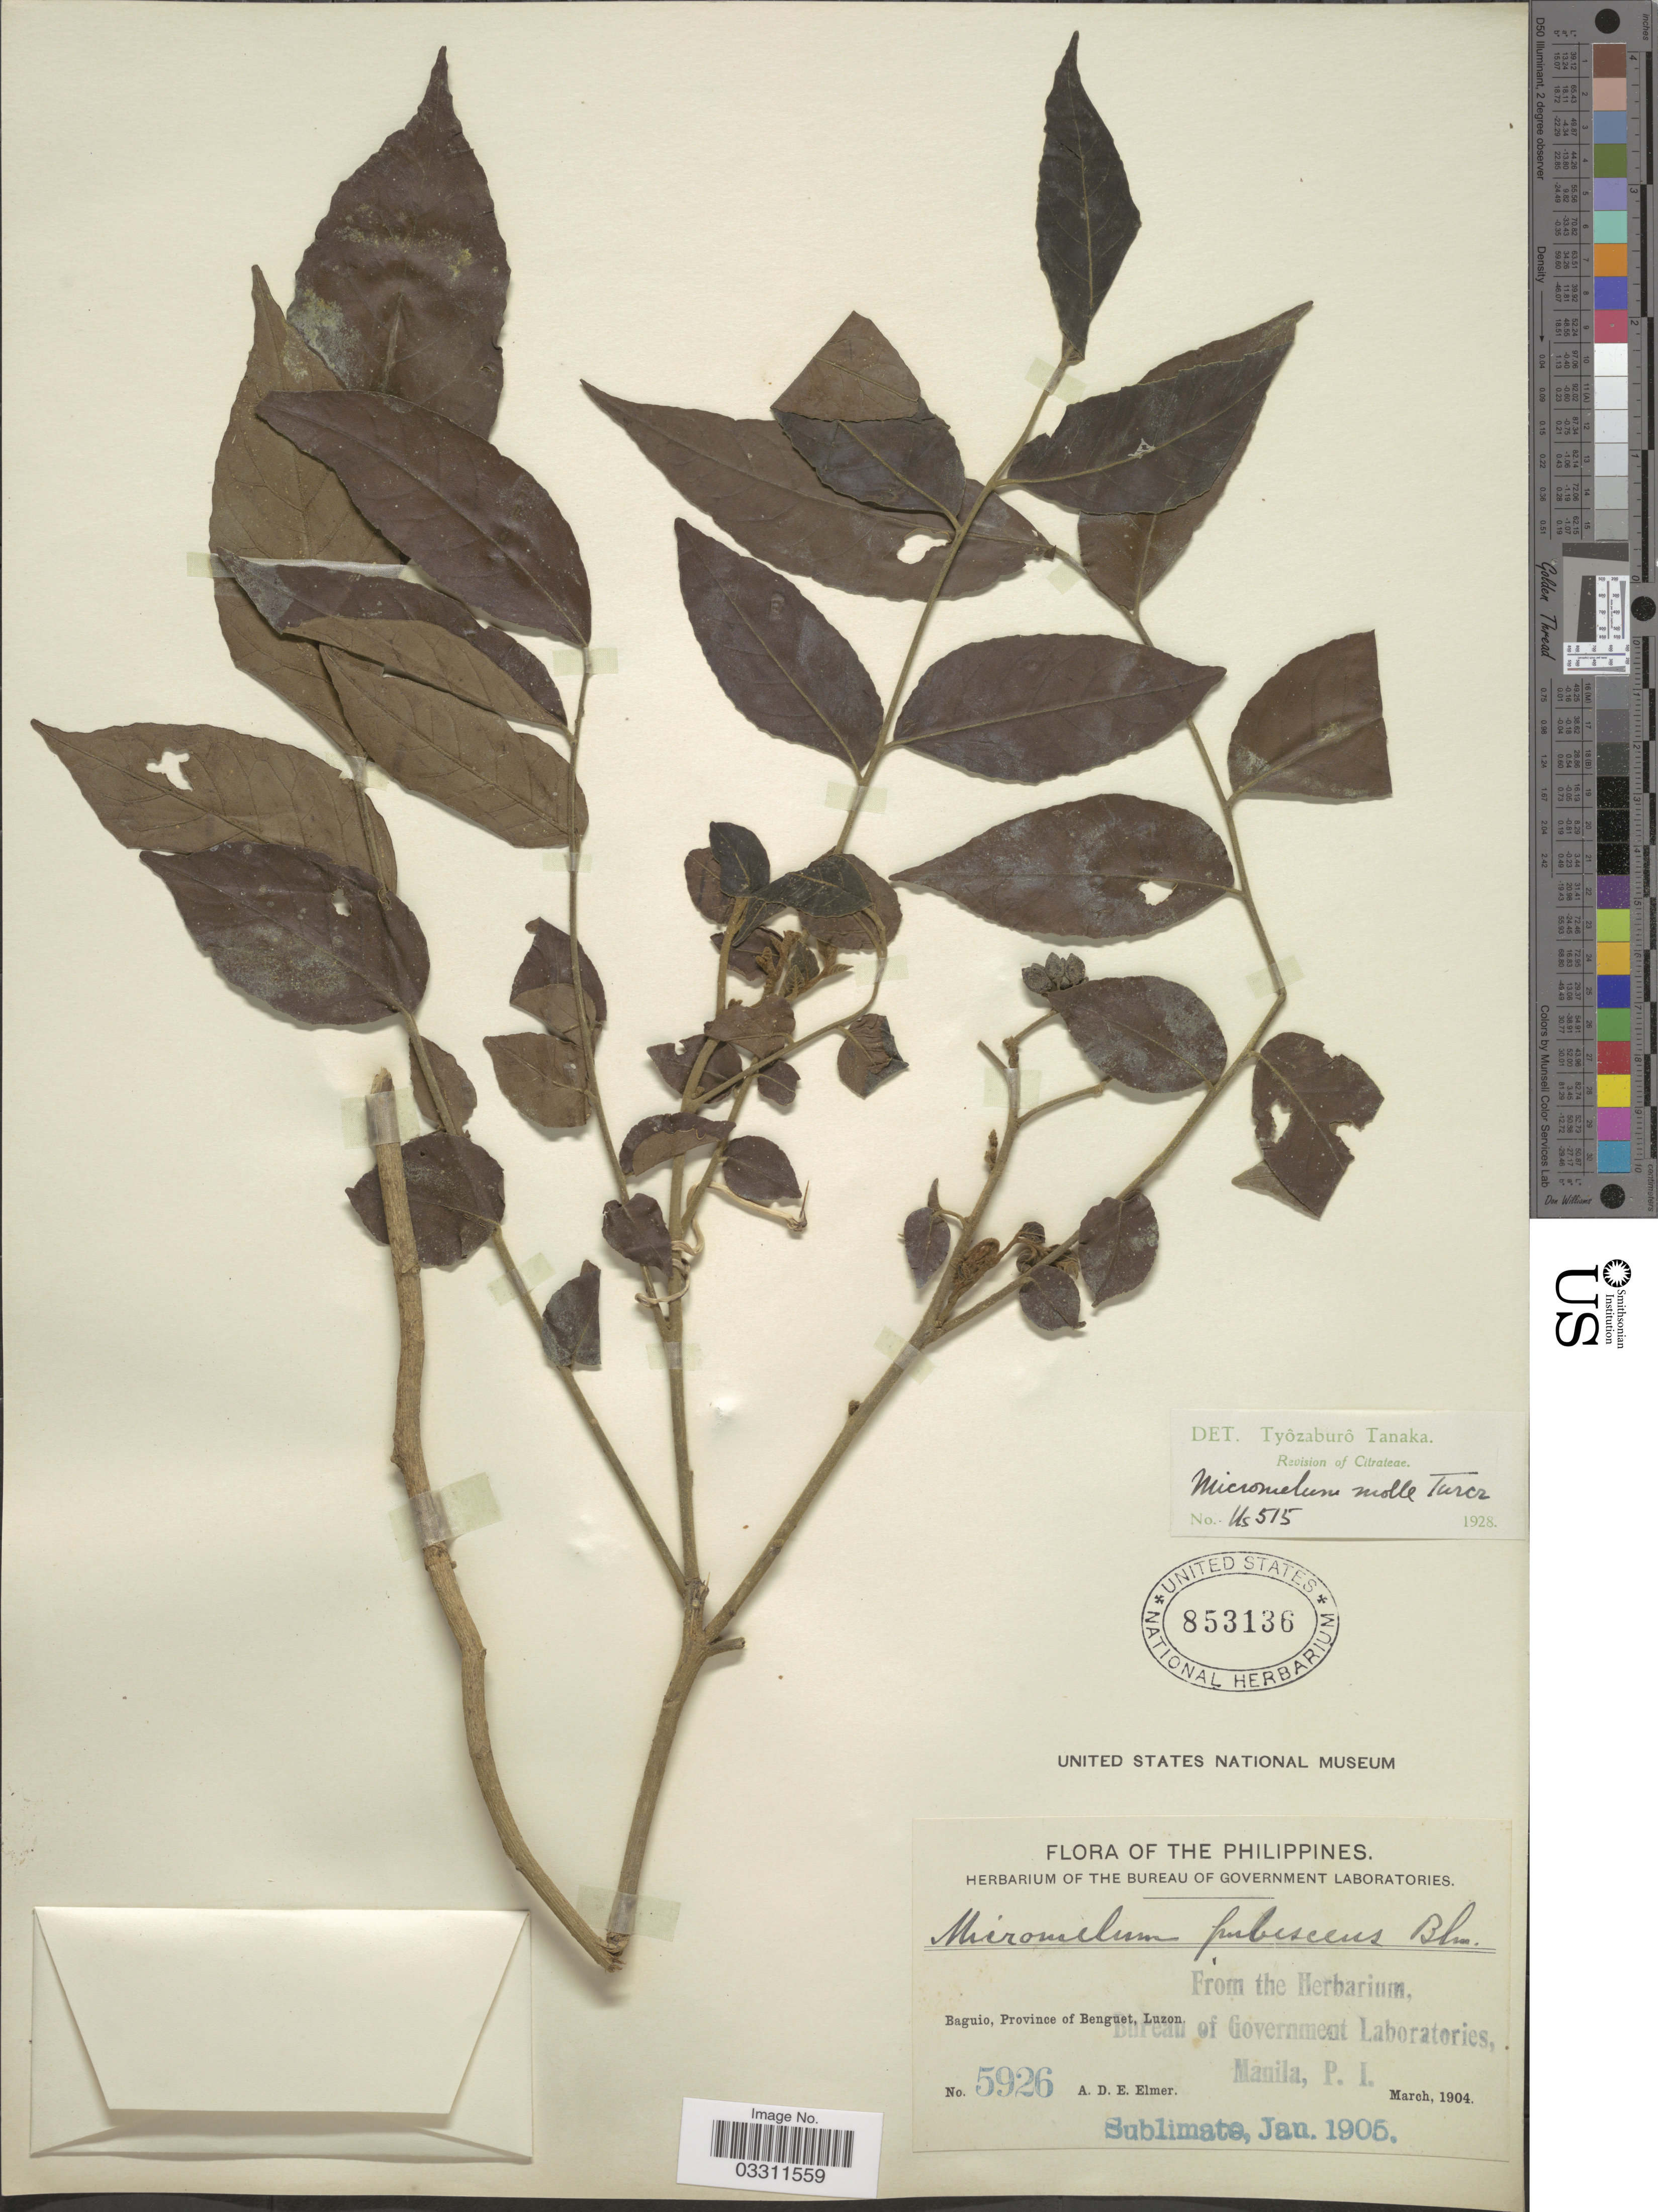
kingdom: Plantae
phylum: Tracheophyta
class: Magnoliopsida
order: Sapindales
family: Rutaceae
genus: Micromelum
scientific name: Micromelum molle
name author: Turcz.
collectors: A. D. E. Elmer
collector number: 5926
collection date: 1904-03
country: Philippines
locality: Baguio, Province of Benguet, Luzon.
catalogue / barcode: US 853136